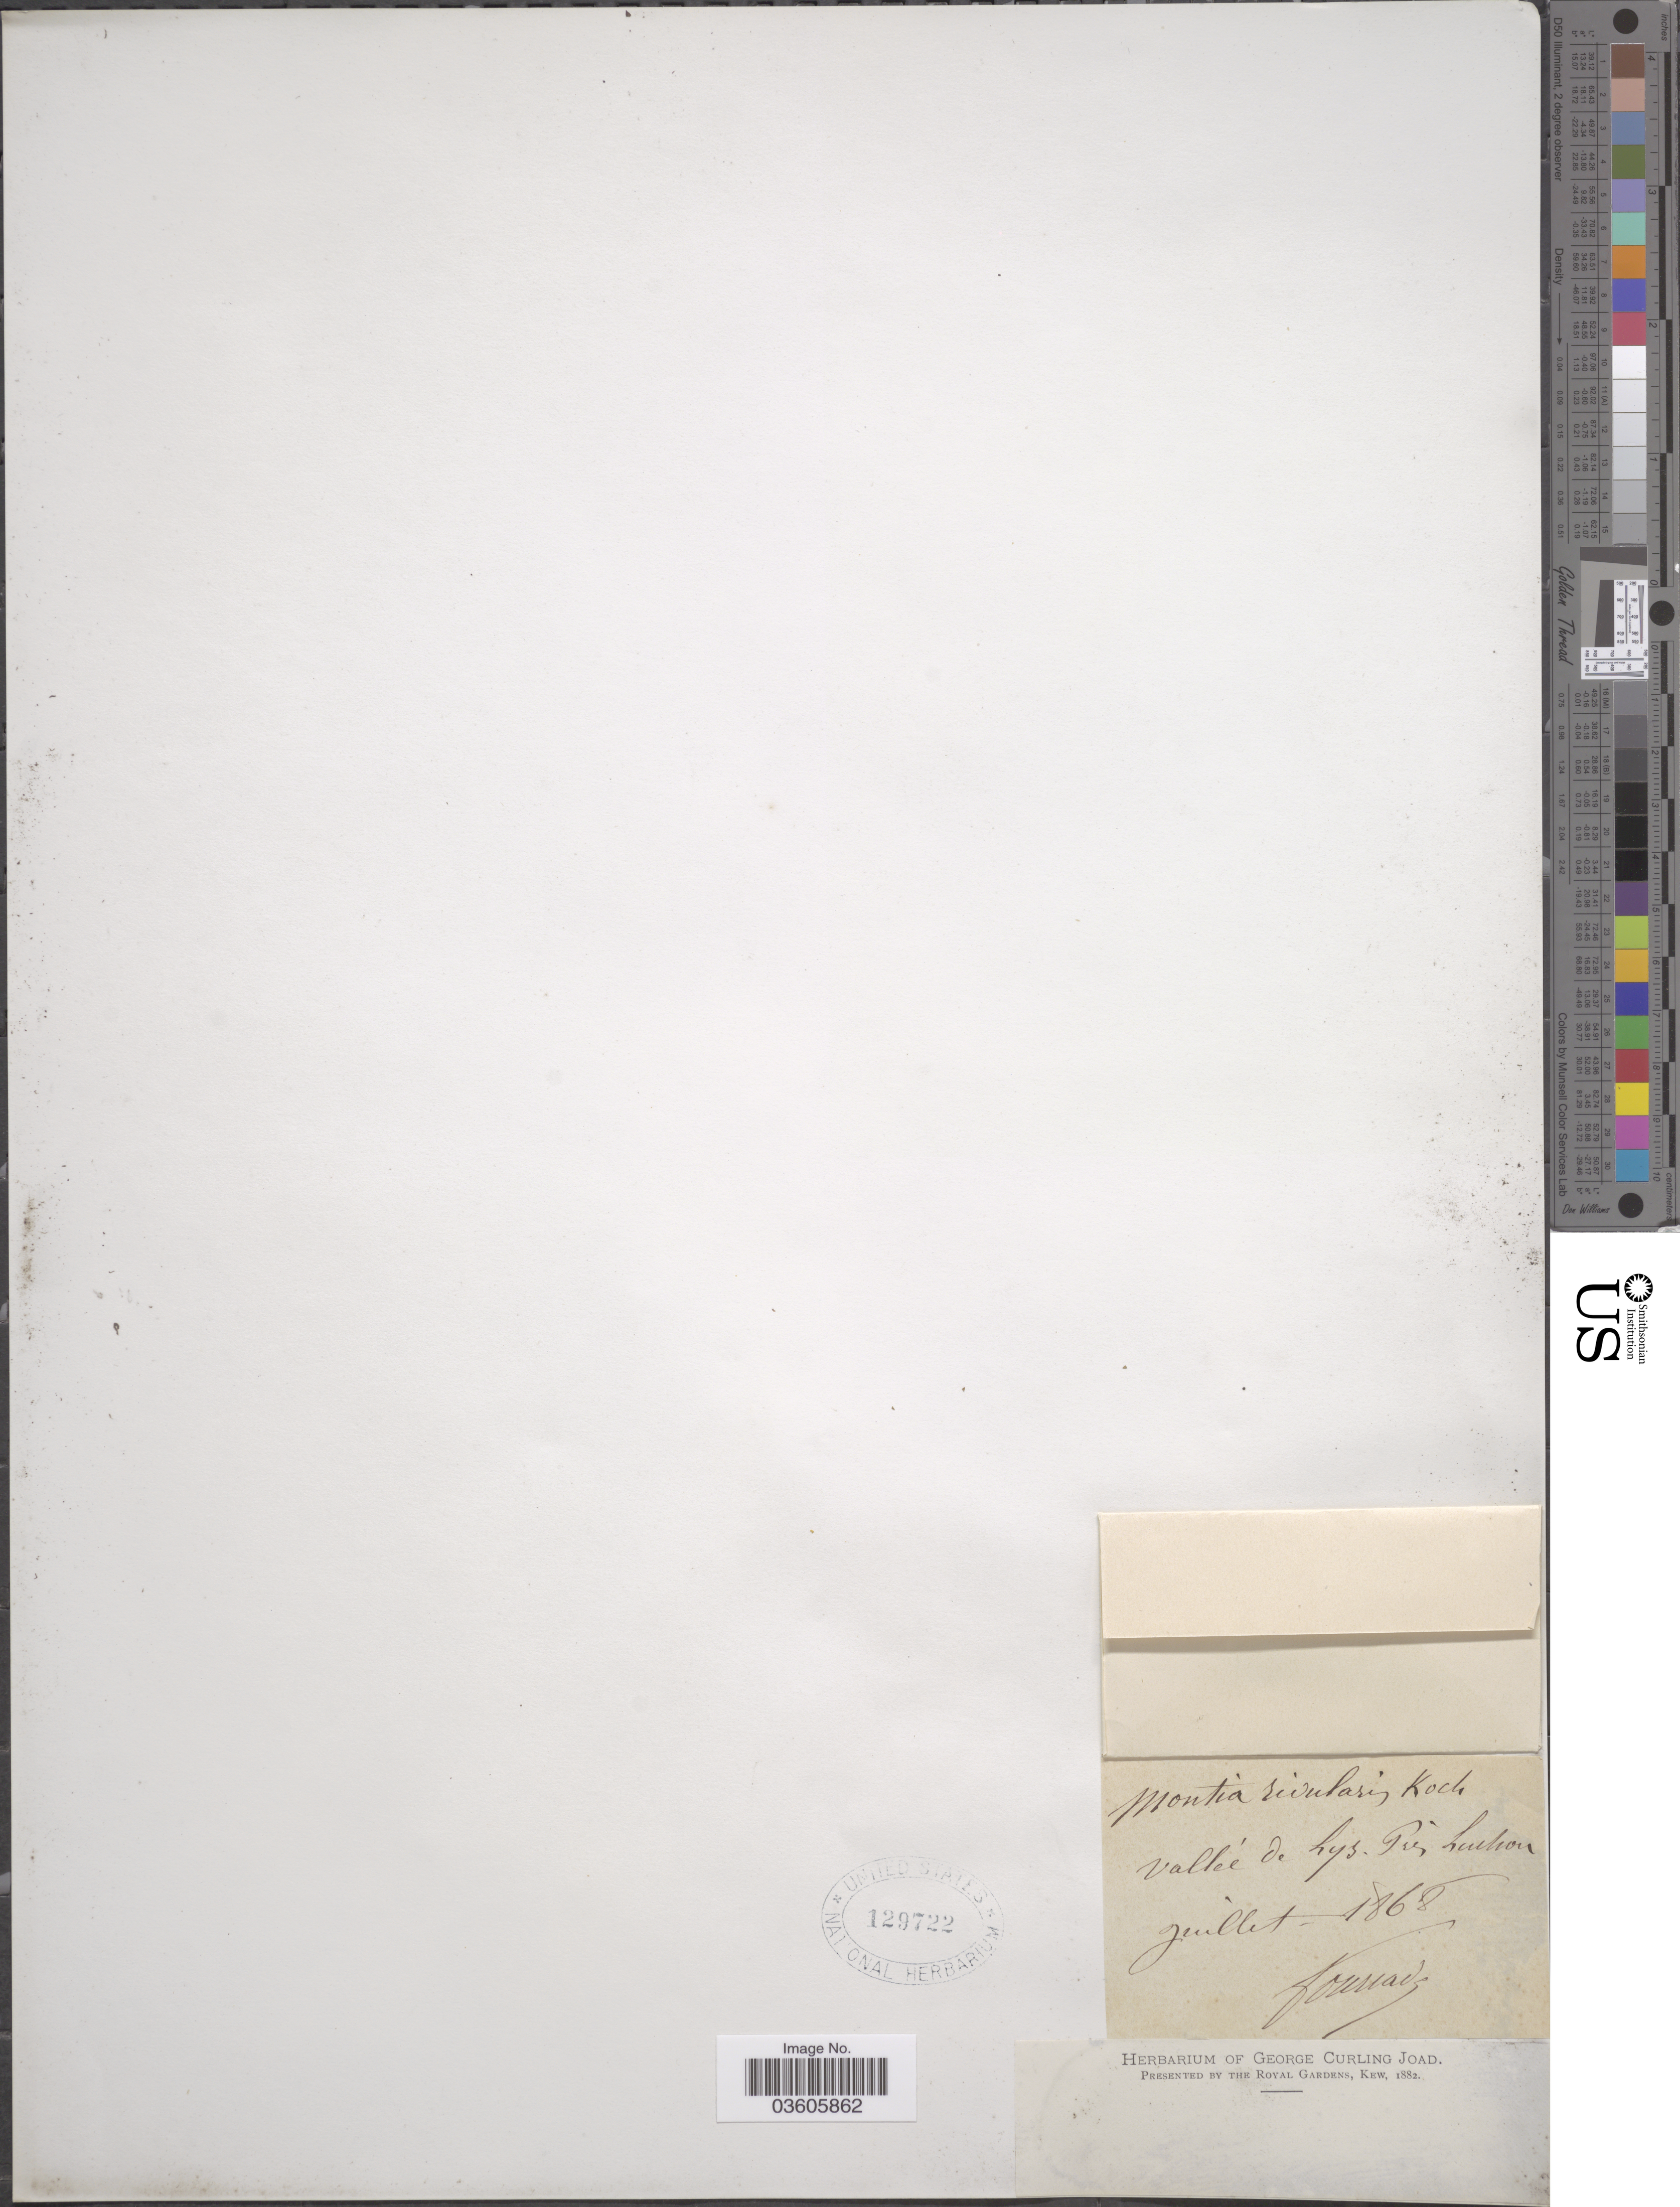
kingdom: Plantae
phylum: Tracheophyta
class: Magnoliopsida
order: Caryophyllales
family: Montiaceae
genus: Montia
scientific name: Montia rivularis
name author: C.C. Gmel.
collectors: Fourcade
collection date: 1868-07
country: France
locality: Vallée de Lys. [interpreted] Prés Luchon.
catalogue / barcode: US 129722